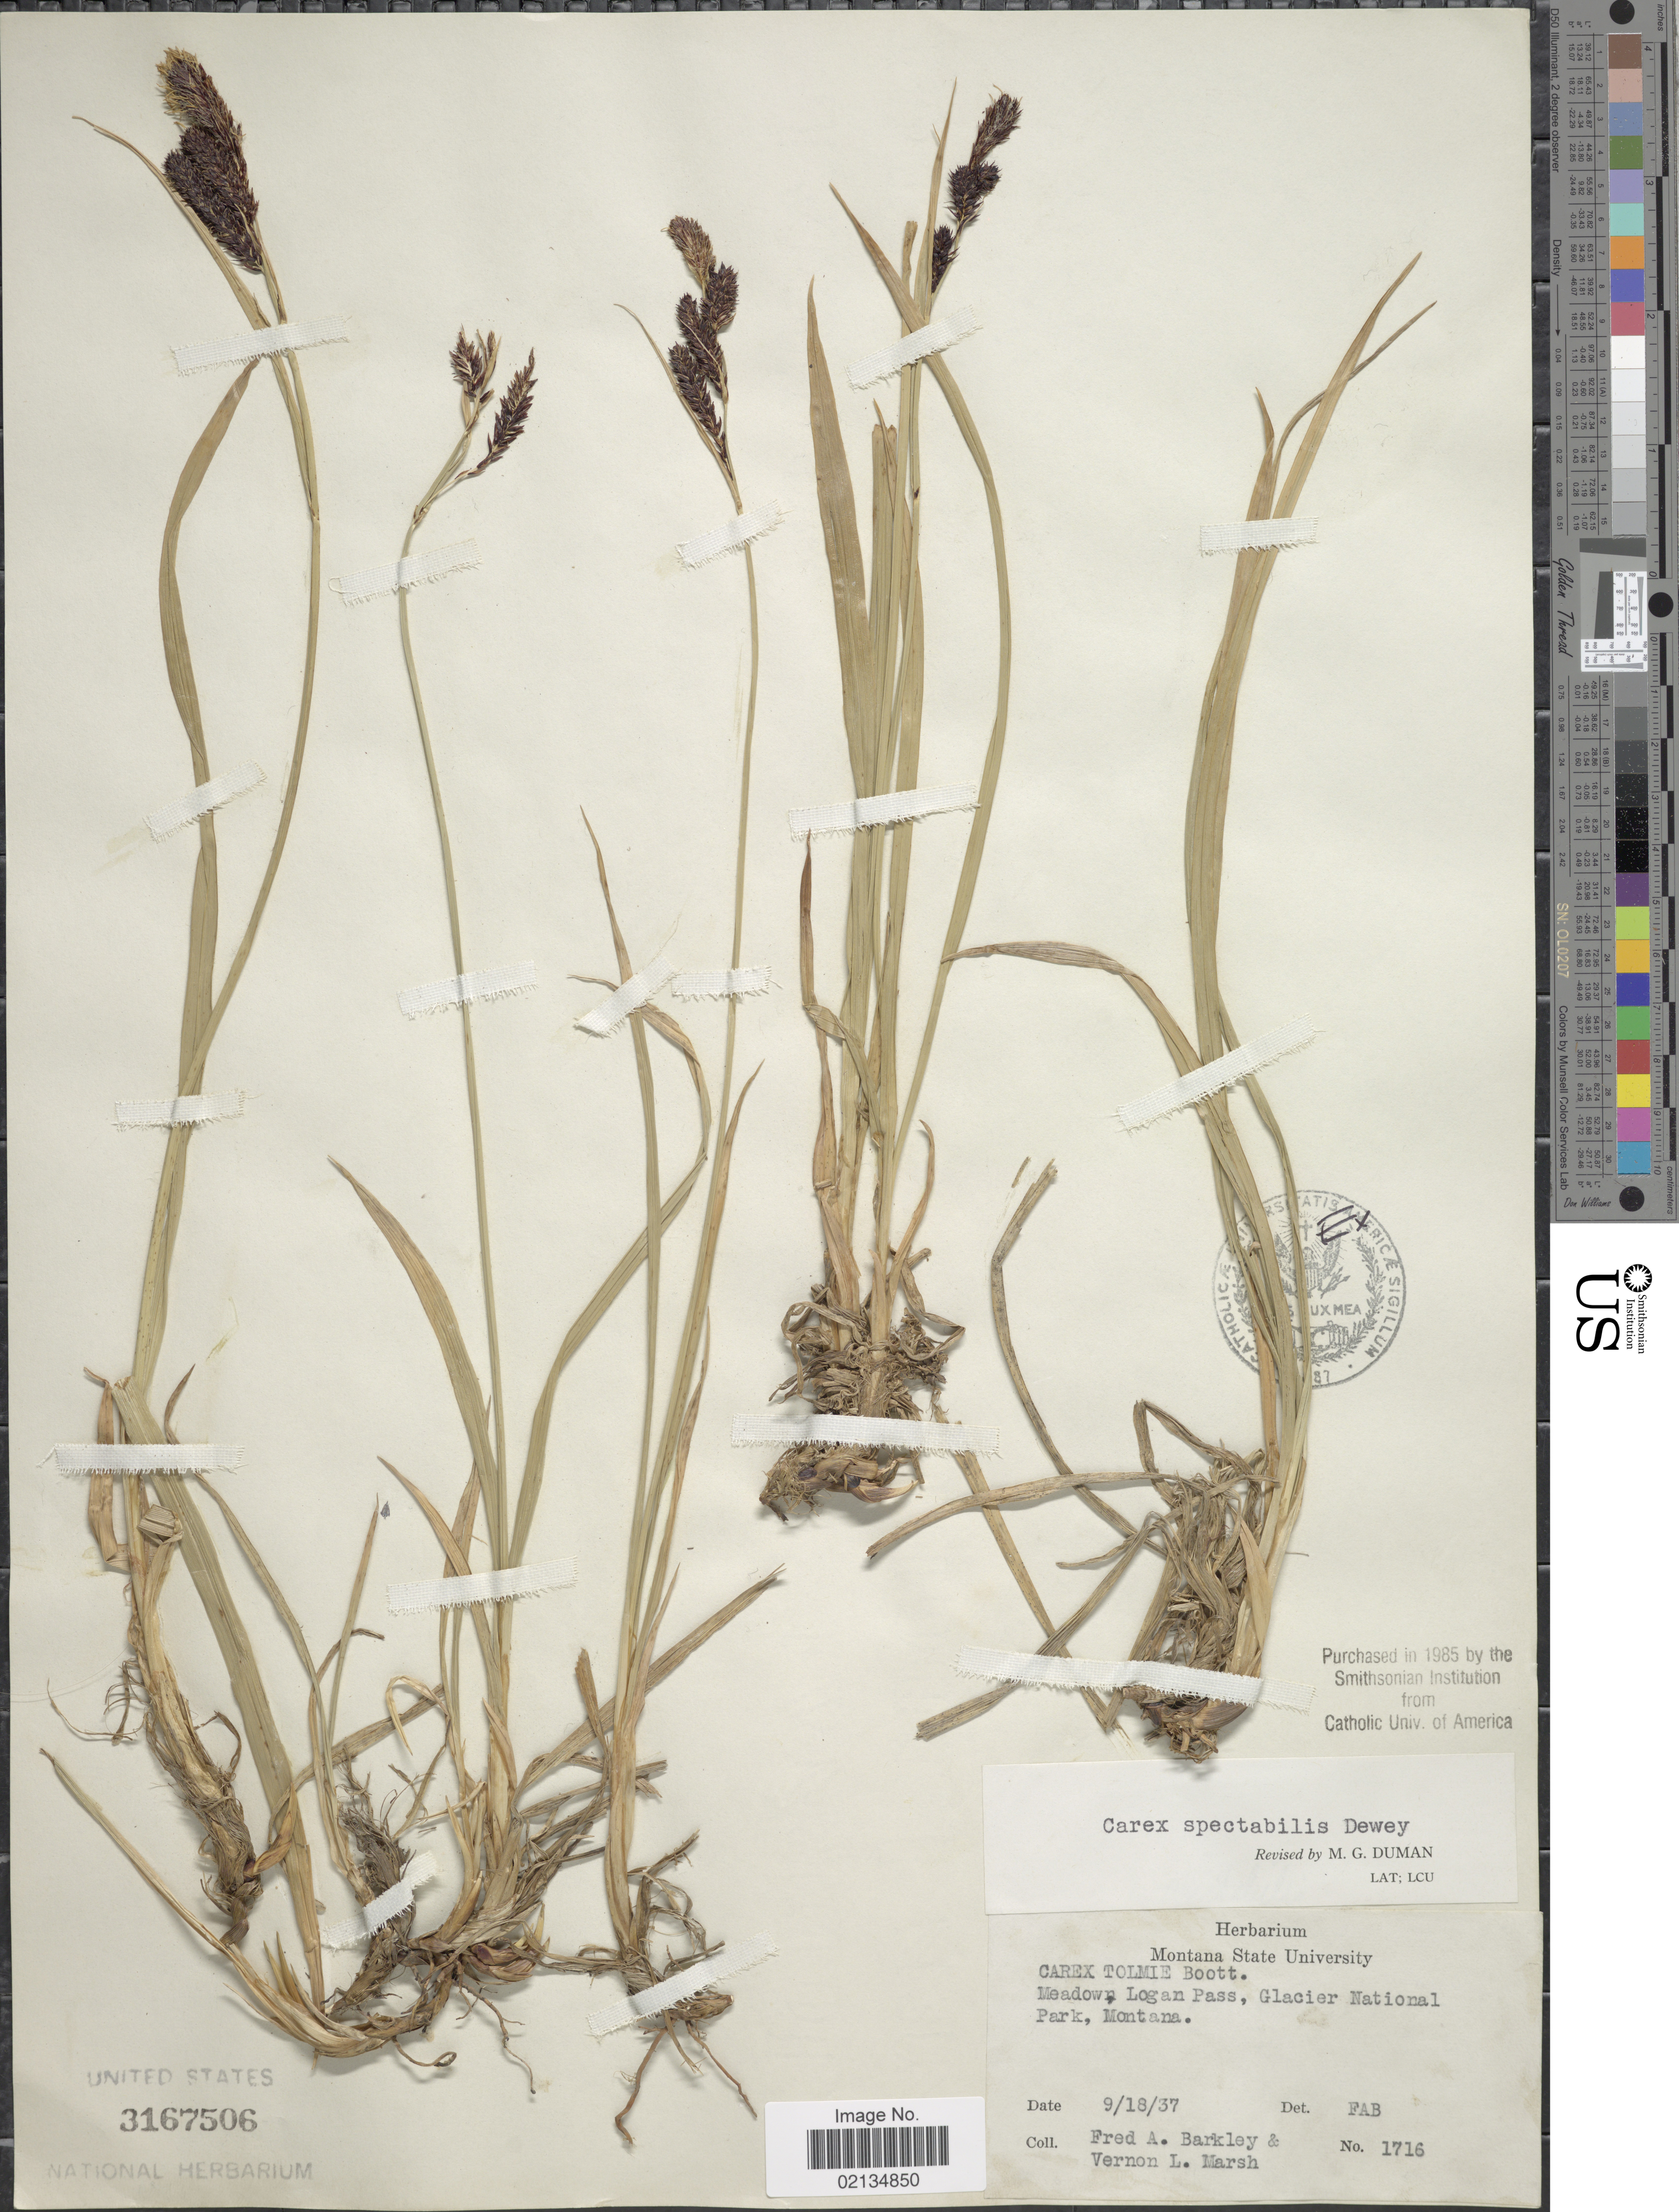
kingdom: Plantae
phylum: Tracheophyta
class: Liliopsida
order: Poales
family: Cyperaceae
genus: Carex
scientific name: Carex spectabilis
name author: Dewey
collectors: F. A. Barkley & V. L. Marsh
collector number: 1716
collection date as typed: Transcribed d/m/y: 18/9/37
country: United States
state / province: Montana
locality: Meadow Logan Pass, Glacier National Park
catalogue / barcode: US 3167506